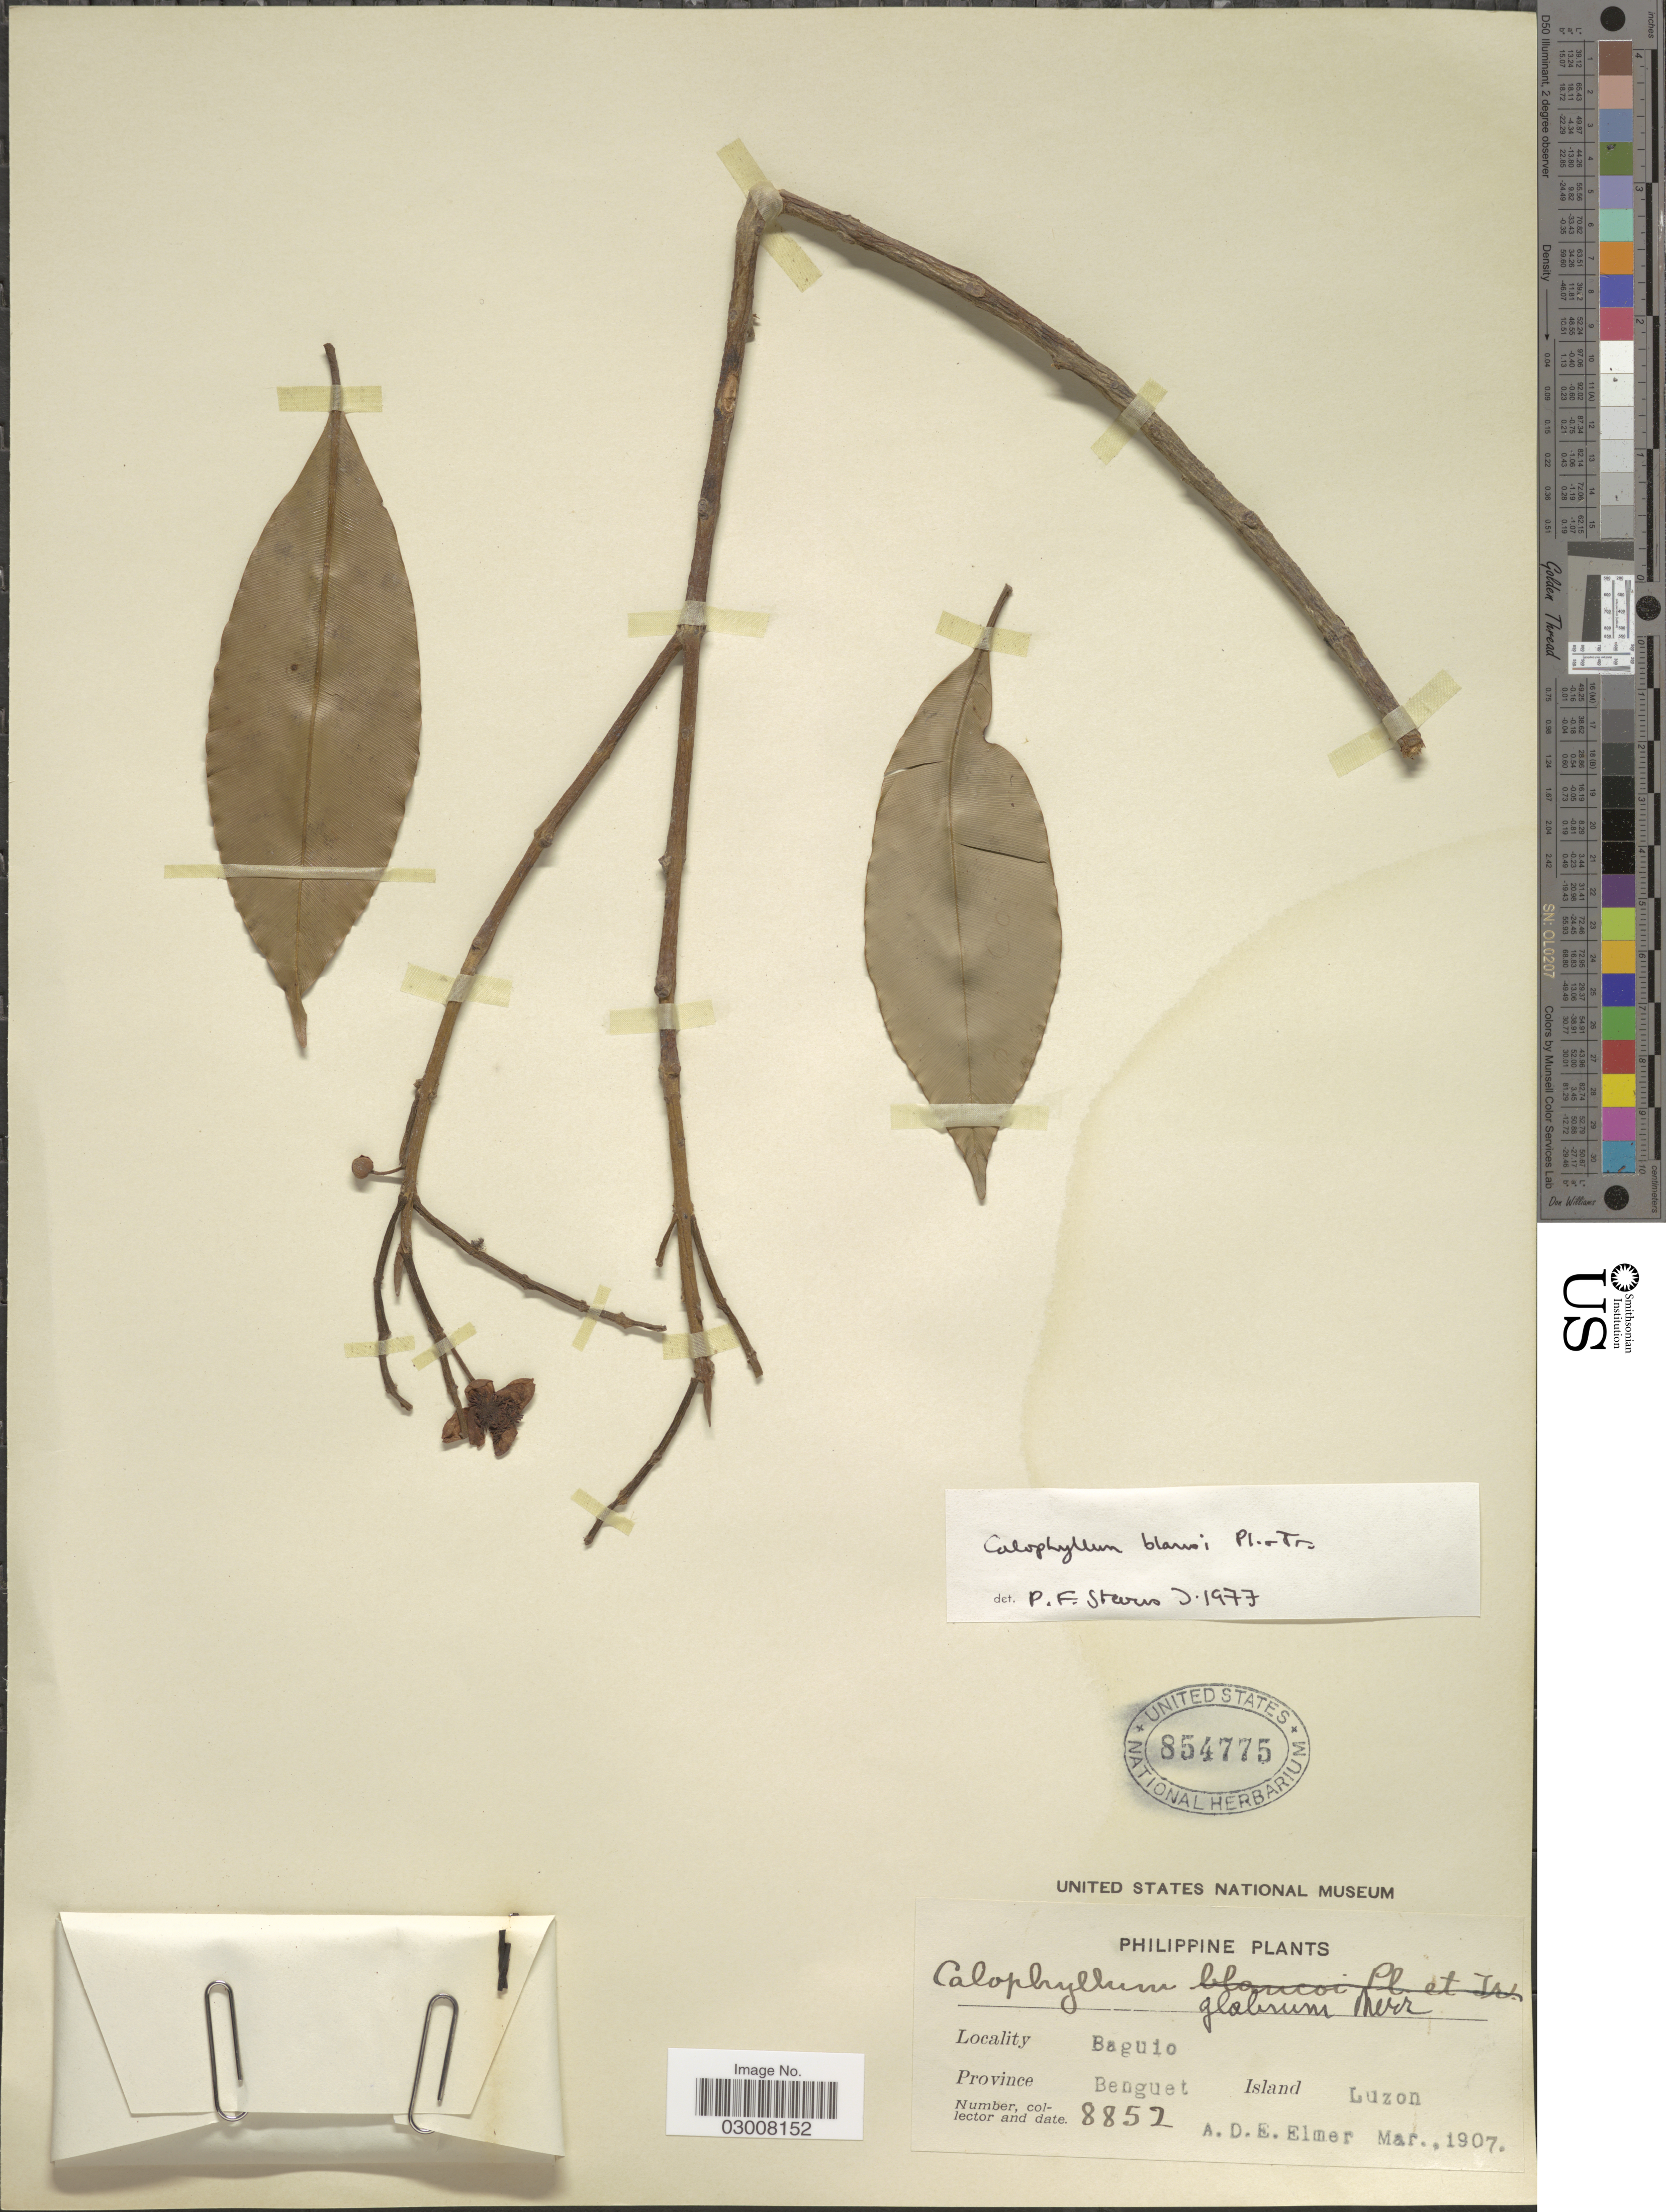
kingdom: Plantae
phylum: Tracheophyta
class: Magnoliopsida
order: Malpighiales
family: Calophyllaceae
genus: Calophyllum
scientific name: Calophyllum blancoi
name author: Planch. & Triana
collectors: A. D. E. Elmer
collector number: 8852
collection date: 1907-03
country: Philippines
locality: Baguio, Province Benguet, Island Luzon.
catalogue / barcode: US 854775